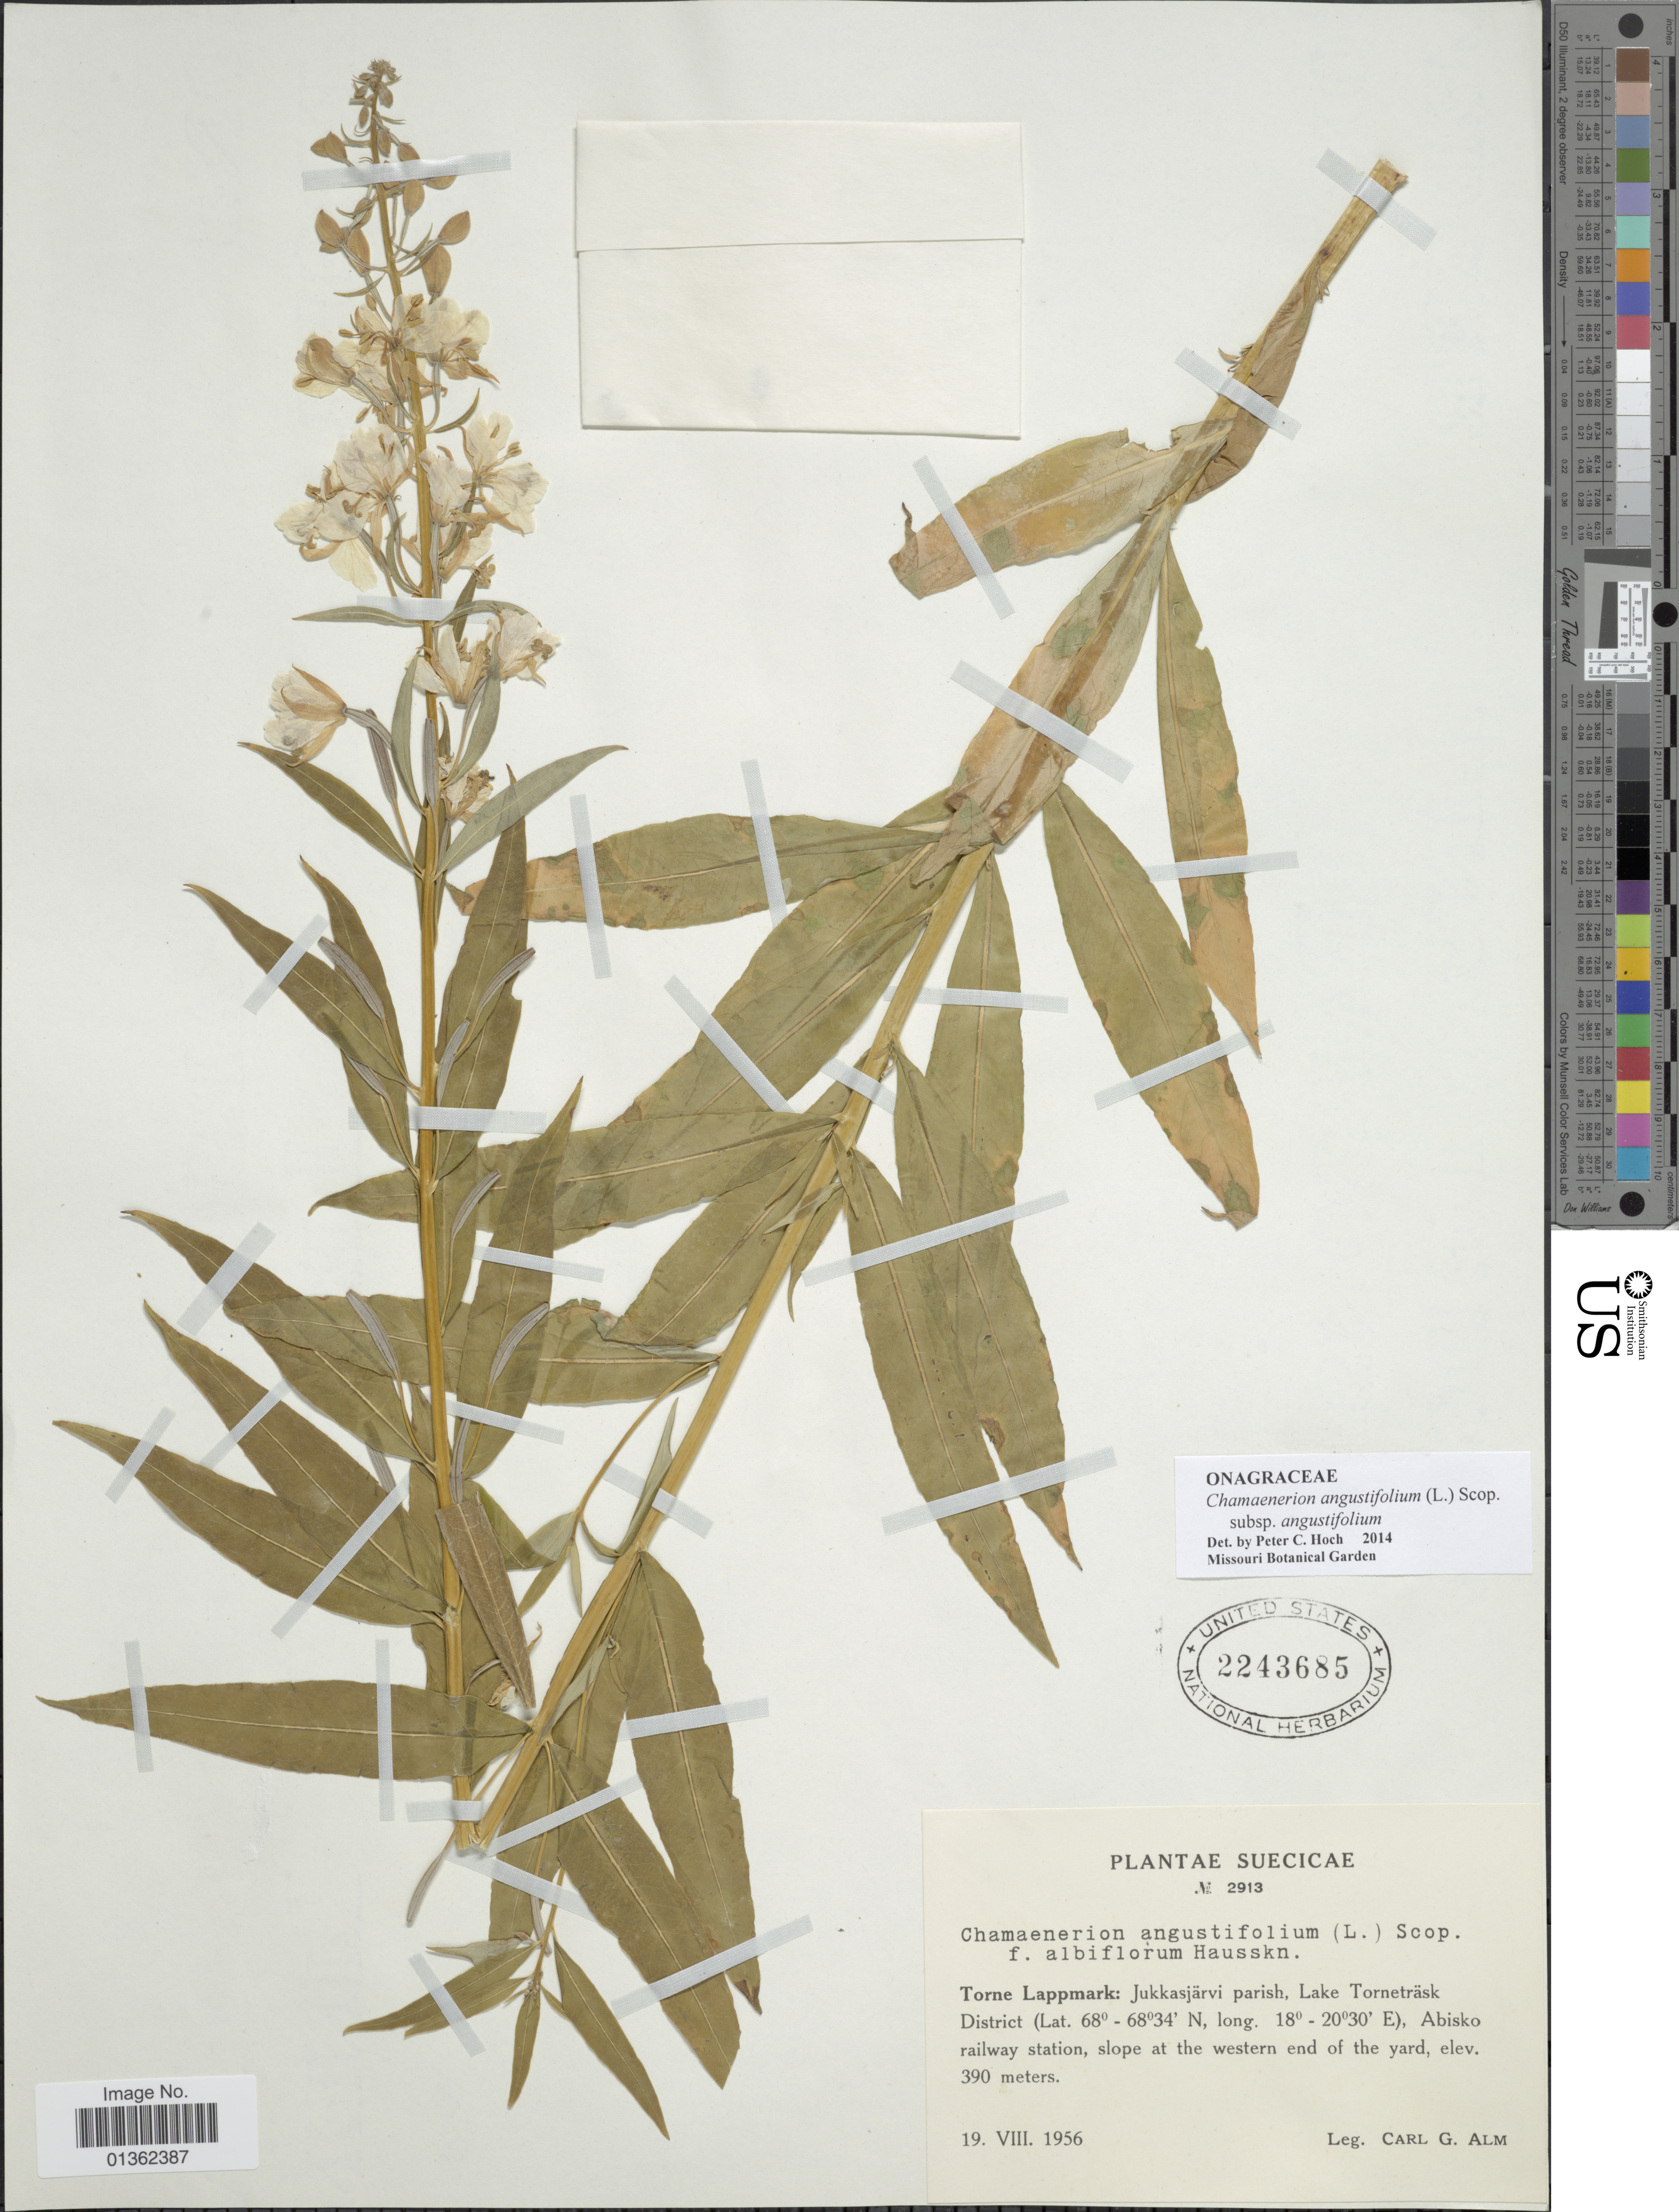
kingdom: Plantae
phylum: Tracheophyta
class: Magnoliopsida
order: Myrtales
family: Onagraceae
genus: Chamaenerion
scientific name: Chamaenerion angustifolium subsp. angustifolium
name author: (L.) Scop.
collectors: C. G. Alm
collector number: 2913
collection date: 1956-08-19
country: Sweden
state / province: Norrbotten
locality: Torne Lappmark: Jukkasjärvi parish, Lake Torneträsk District, Abisko railway station, slope at the western end of the yard.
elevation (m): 390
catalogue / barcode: US 2243685